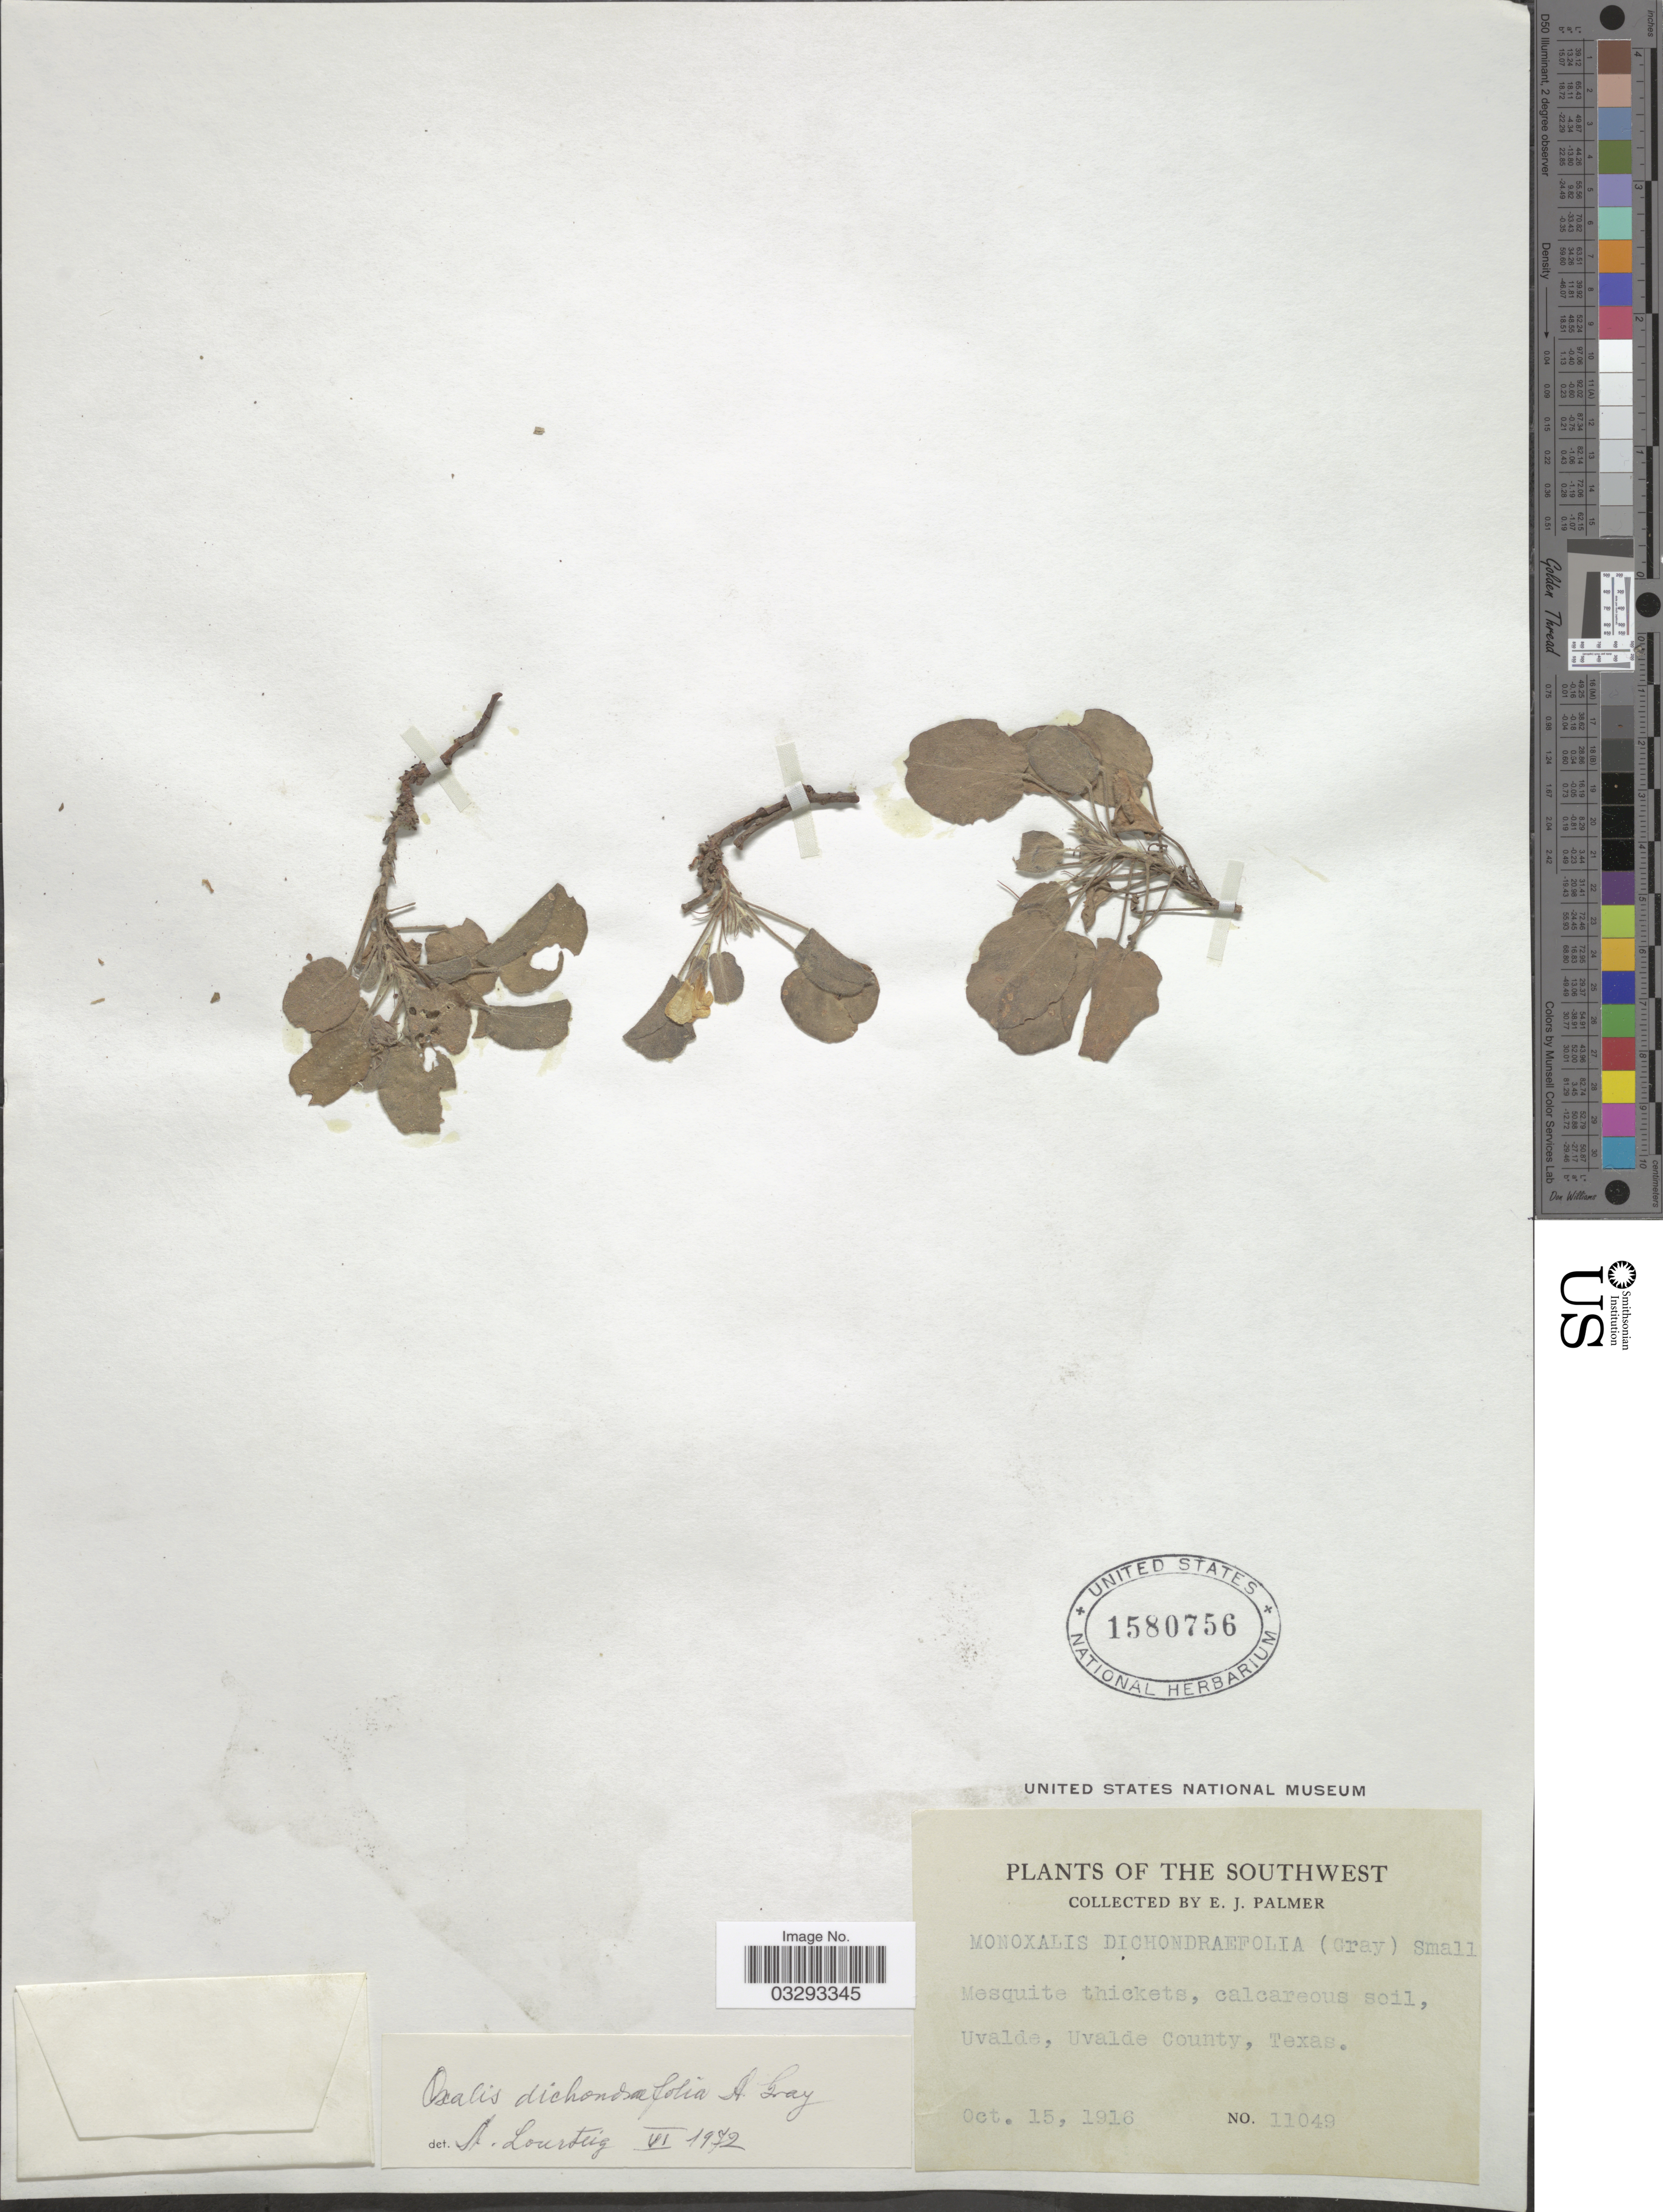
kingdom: Plantae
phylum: Tracheophyta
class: Magnoliopsida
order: Oxalidales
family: Oxalidaceae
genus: Oxalis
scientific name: Oxalis dichondraefolia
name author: A. Gray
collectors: E. J. Palmer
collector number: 11049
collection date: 1916-10-15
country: United States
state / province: Texas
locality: Southwest. Uvalde, Uvalde County.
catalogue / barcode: US 1580756